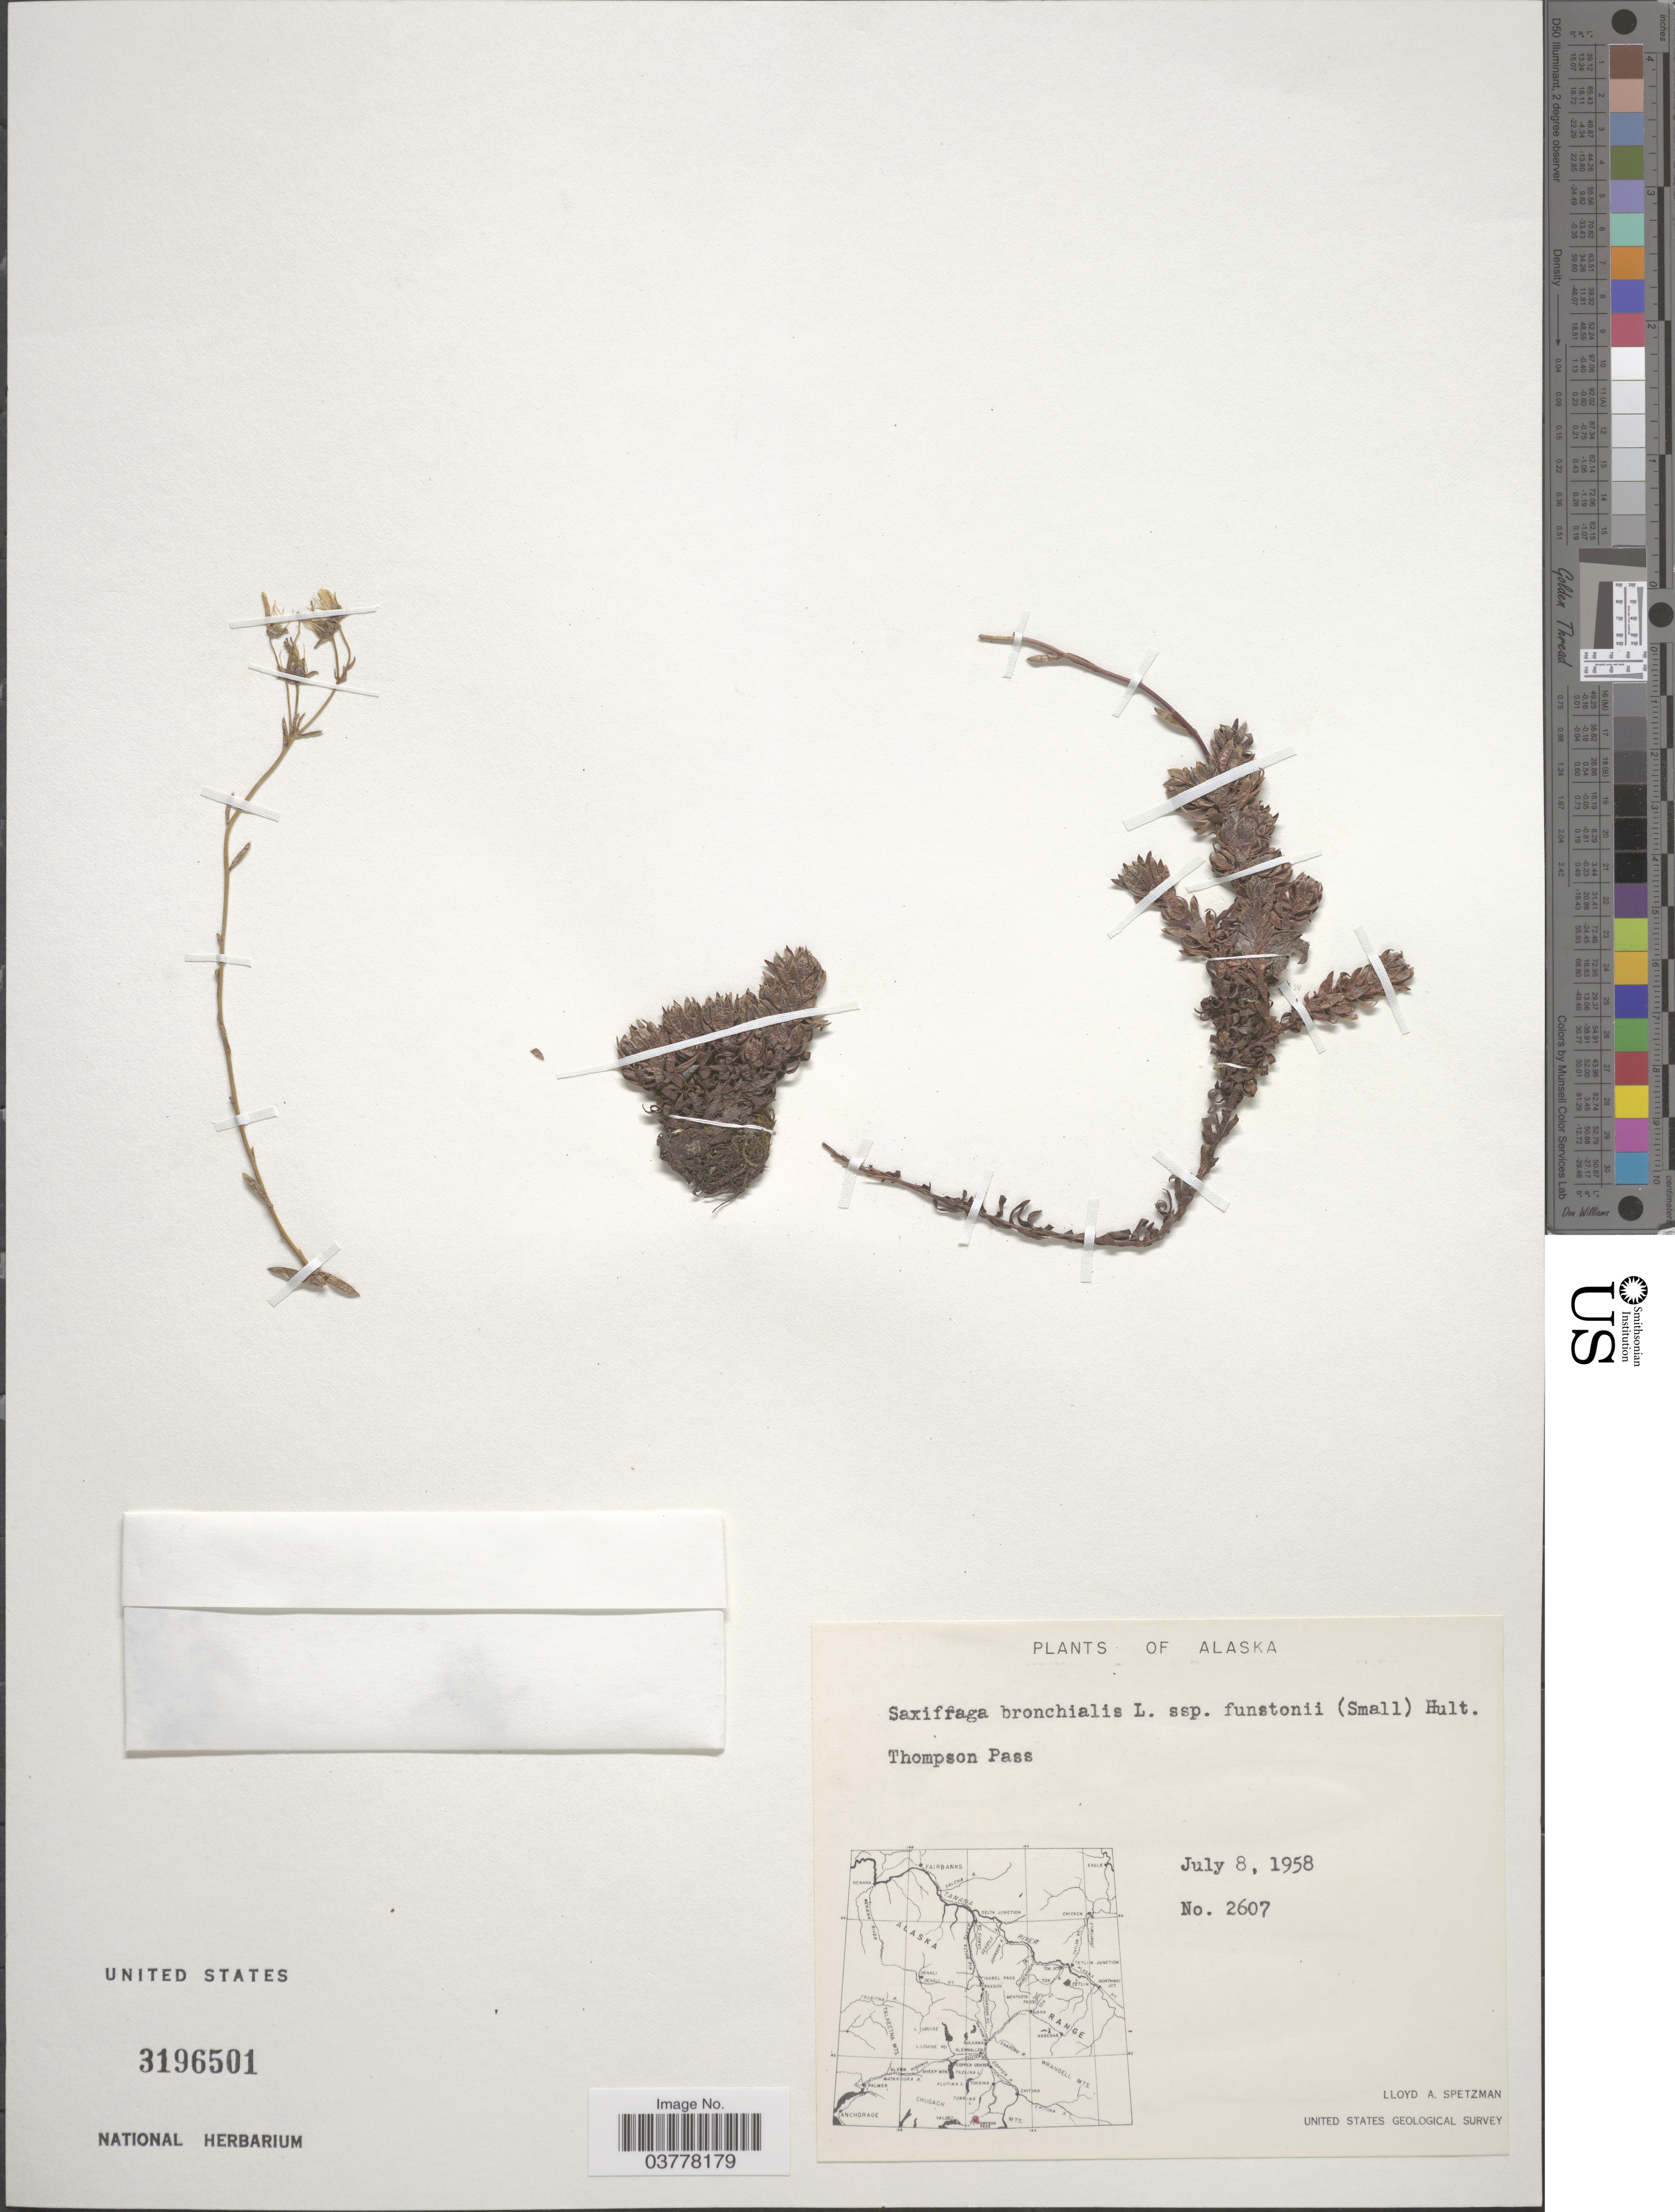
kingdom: Plantae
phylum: Tracheophyta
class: Magnoliopsida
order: Saxifragales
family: Saxifragaceae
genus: Saxifraga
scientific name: Saxifraga bronchialis subsp. funstonii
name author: (Small) Hultén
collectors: L. Spetzman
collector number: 2607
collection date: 1958-07-08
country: United States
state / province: Alaska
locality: Thompson Pass.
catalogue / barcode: US 3196501